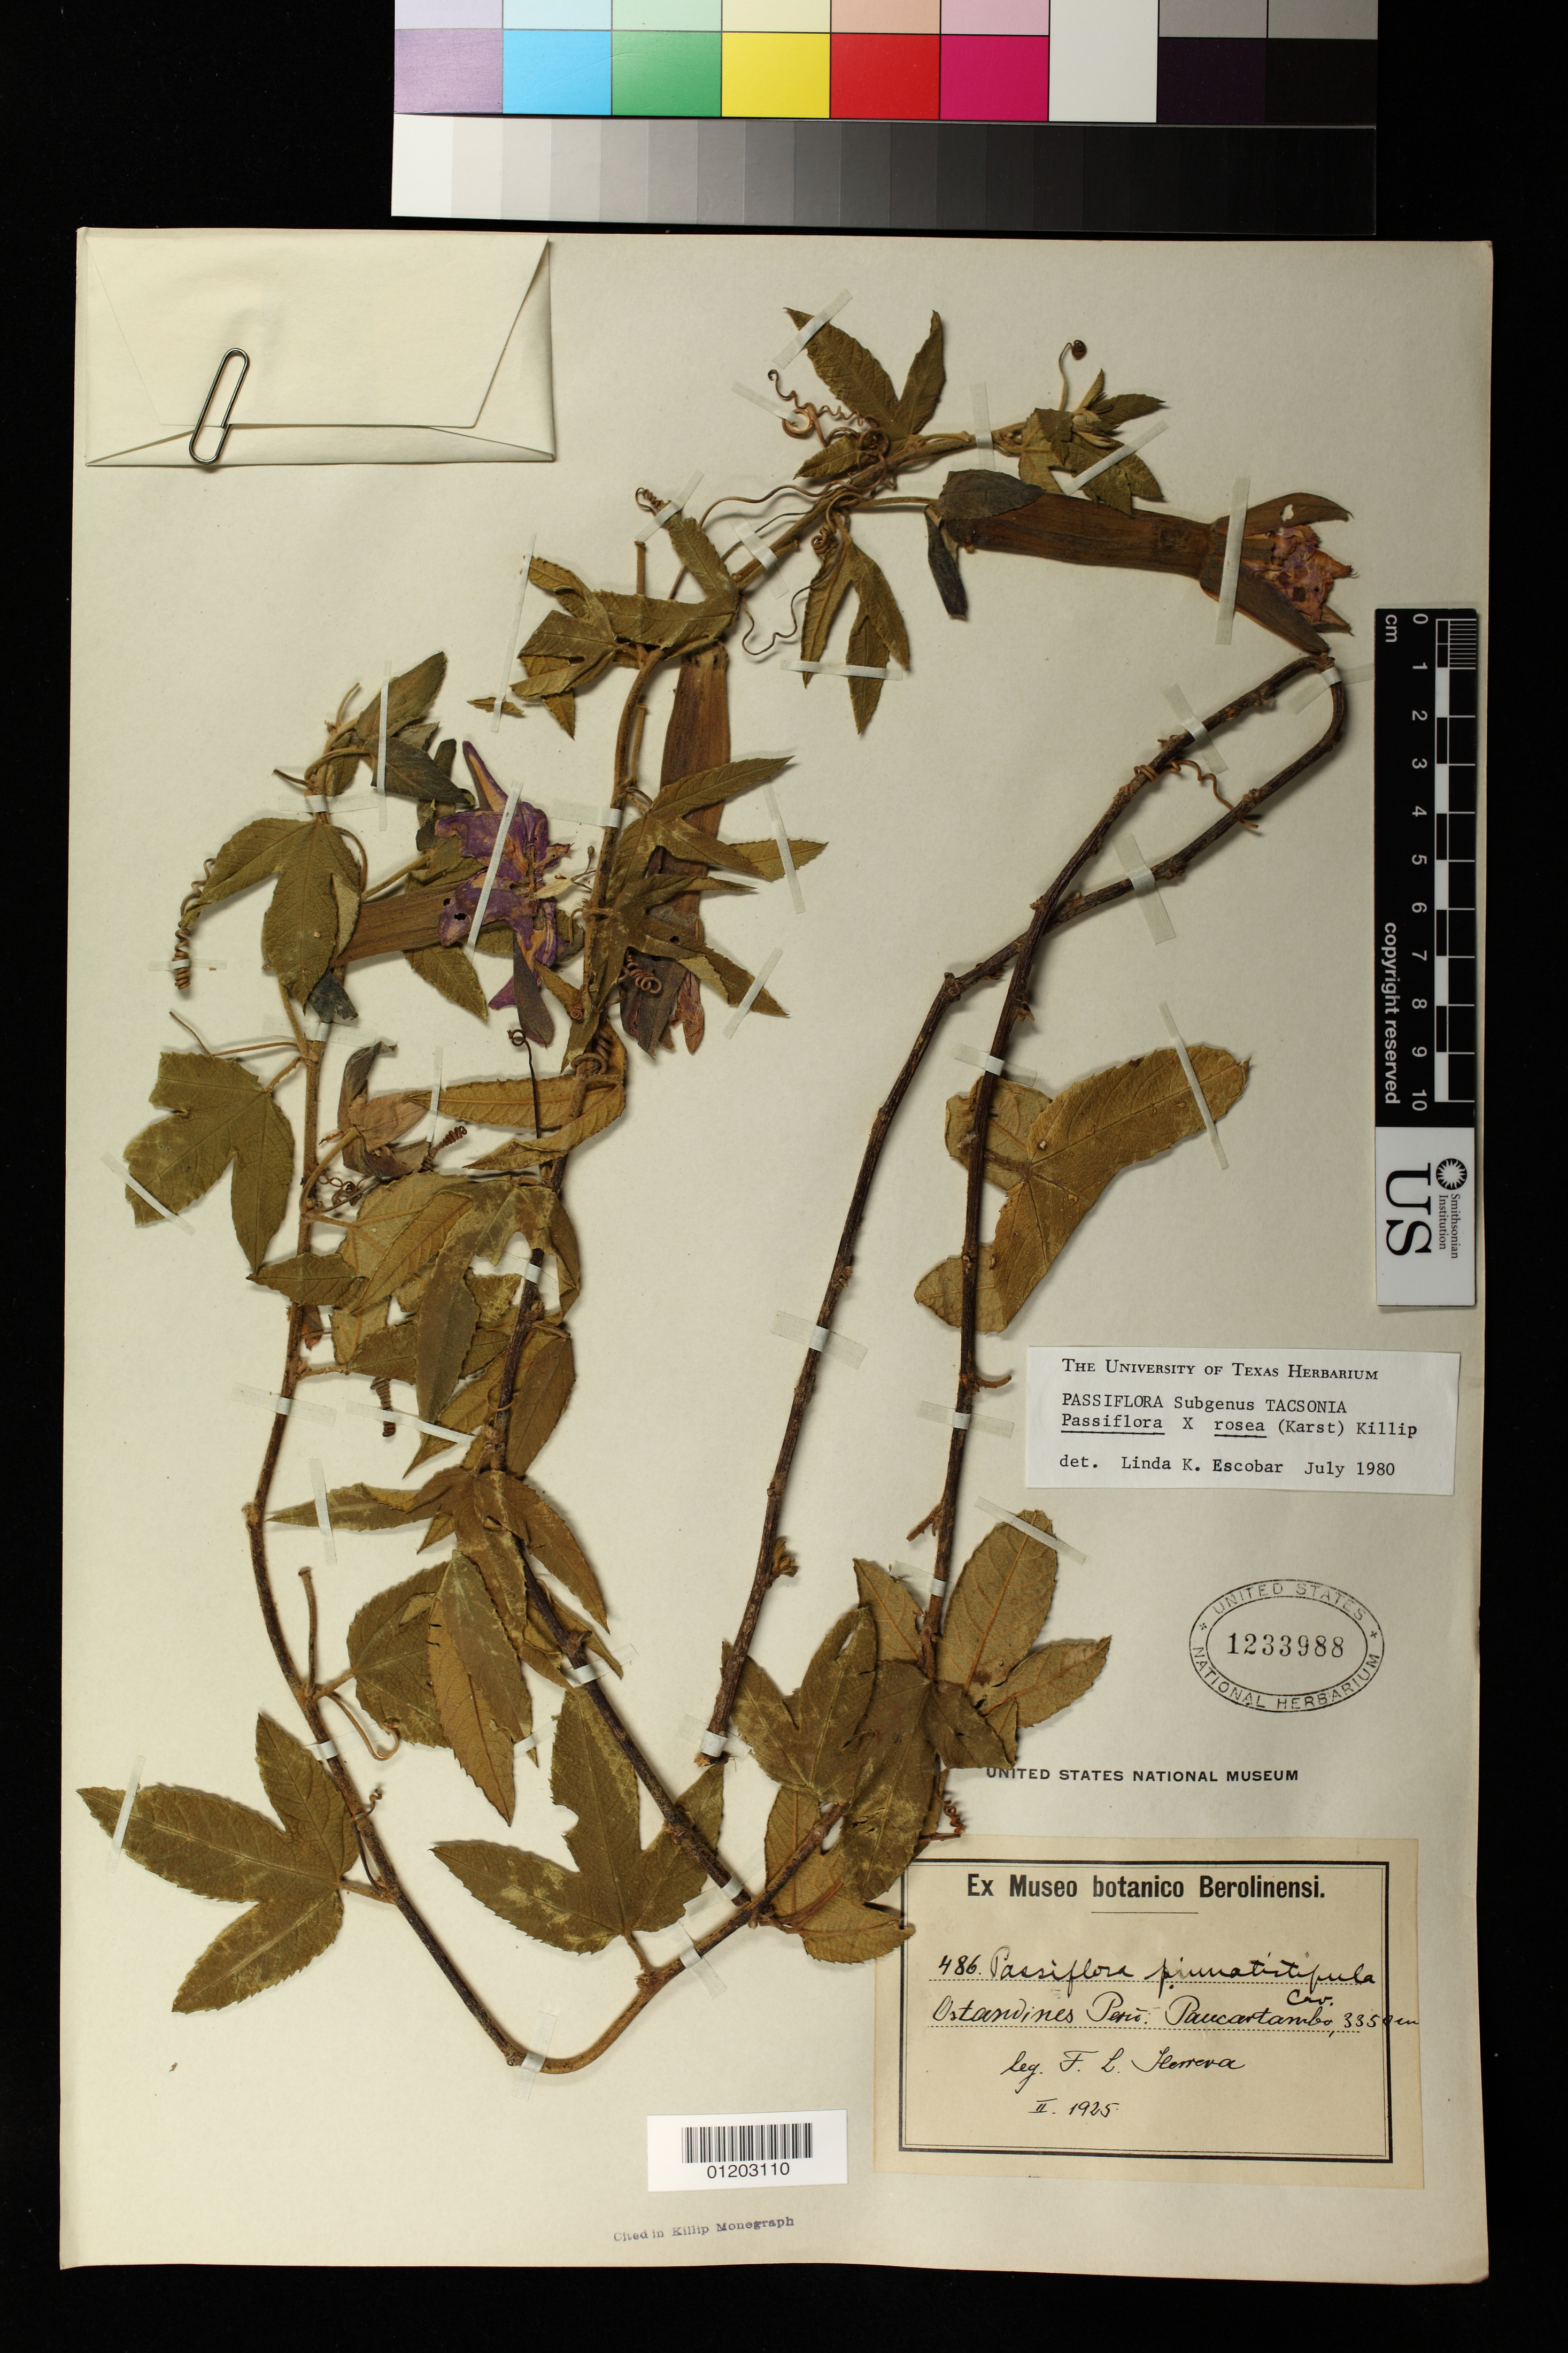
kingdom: Plantae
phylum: Tracheophyta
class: Magnoliopsida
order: Malpighiales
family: Passifloraceae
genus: Passiflora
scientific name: Passiflora x rosea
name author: (H. Karst.) Killip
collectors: F. L. Herrera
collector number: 486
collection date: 1925-02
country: Peru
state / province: Cusco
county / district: Paucartambo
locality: Paucartambo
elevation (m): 3350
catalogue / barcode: US 1233988